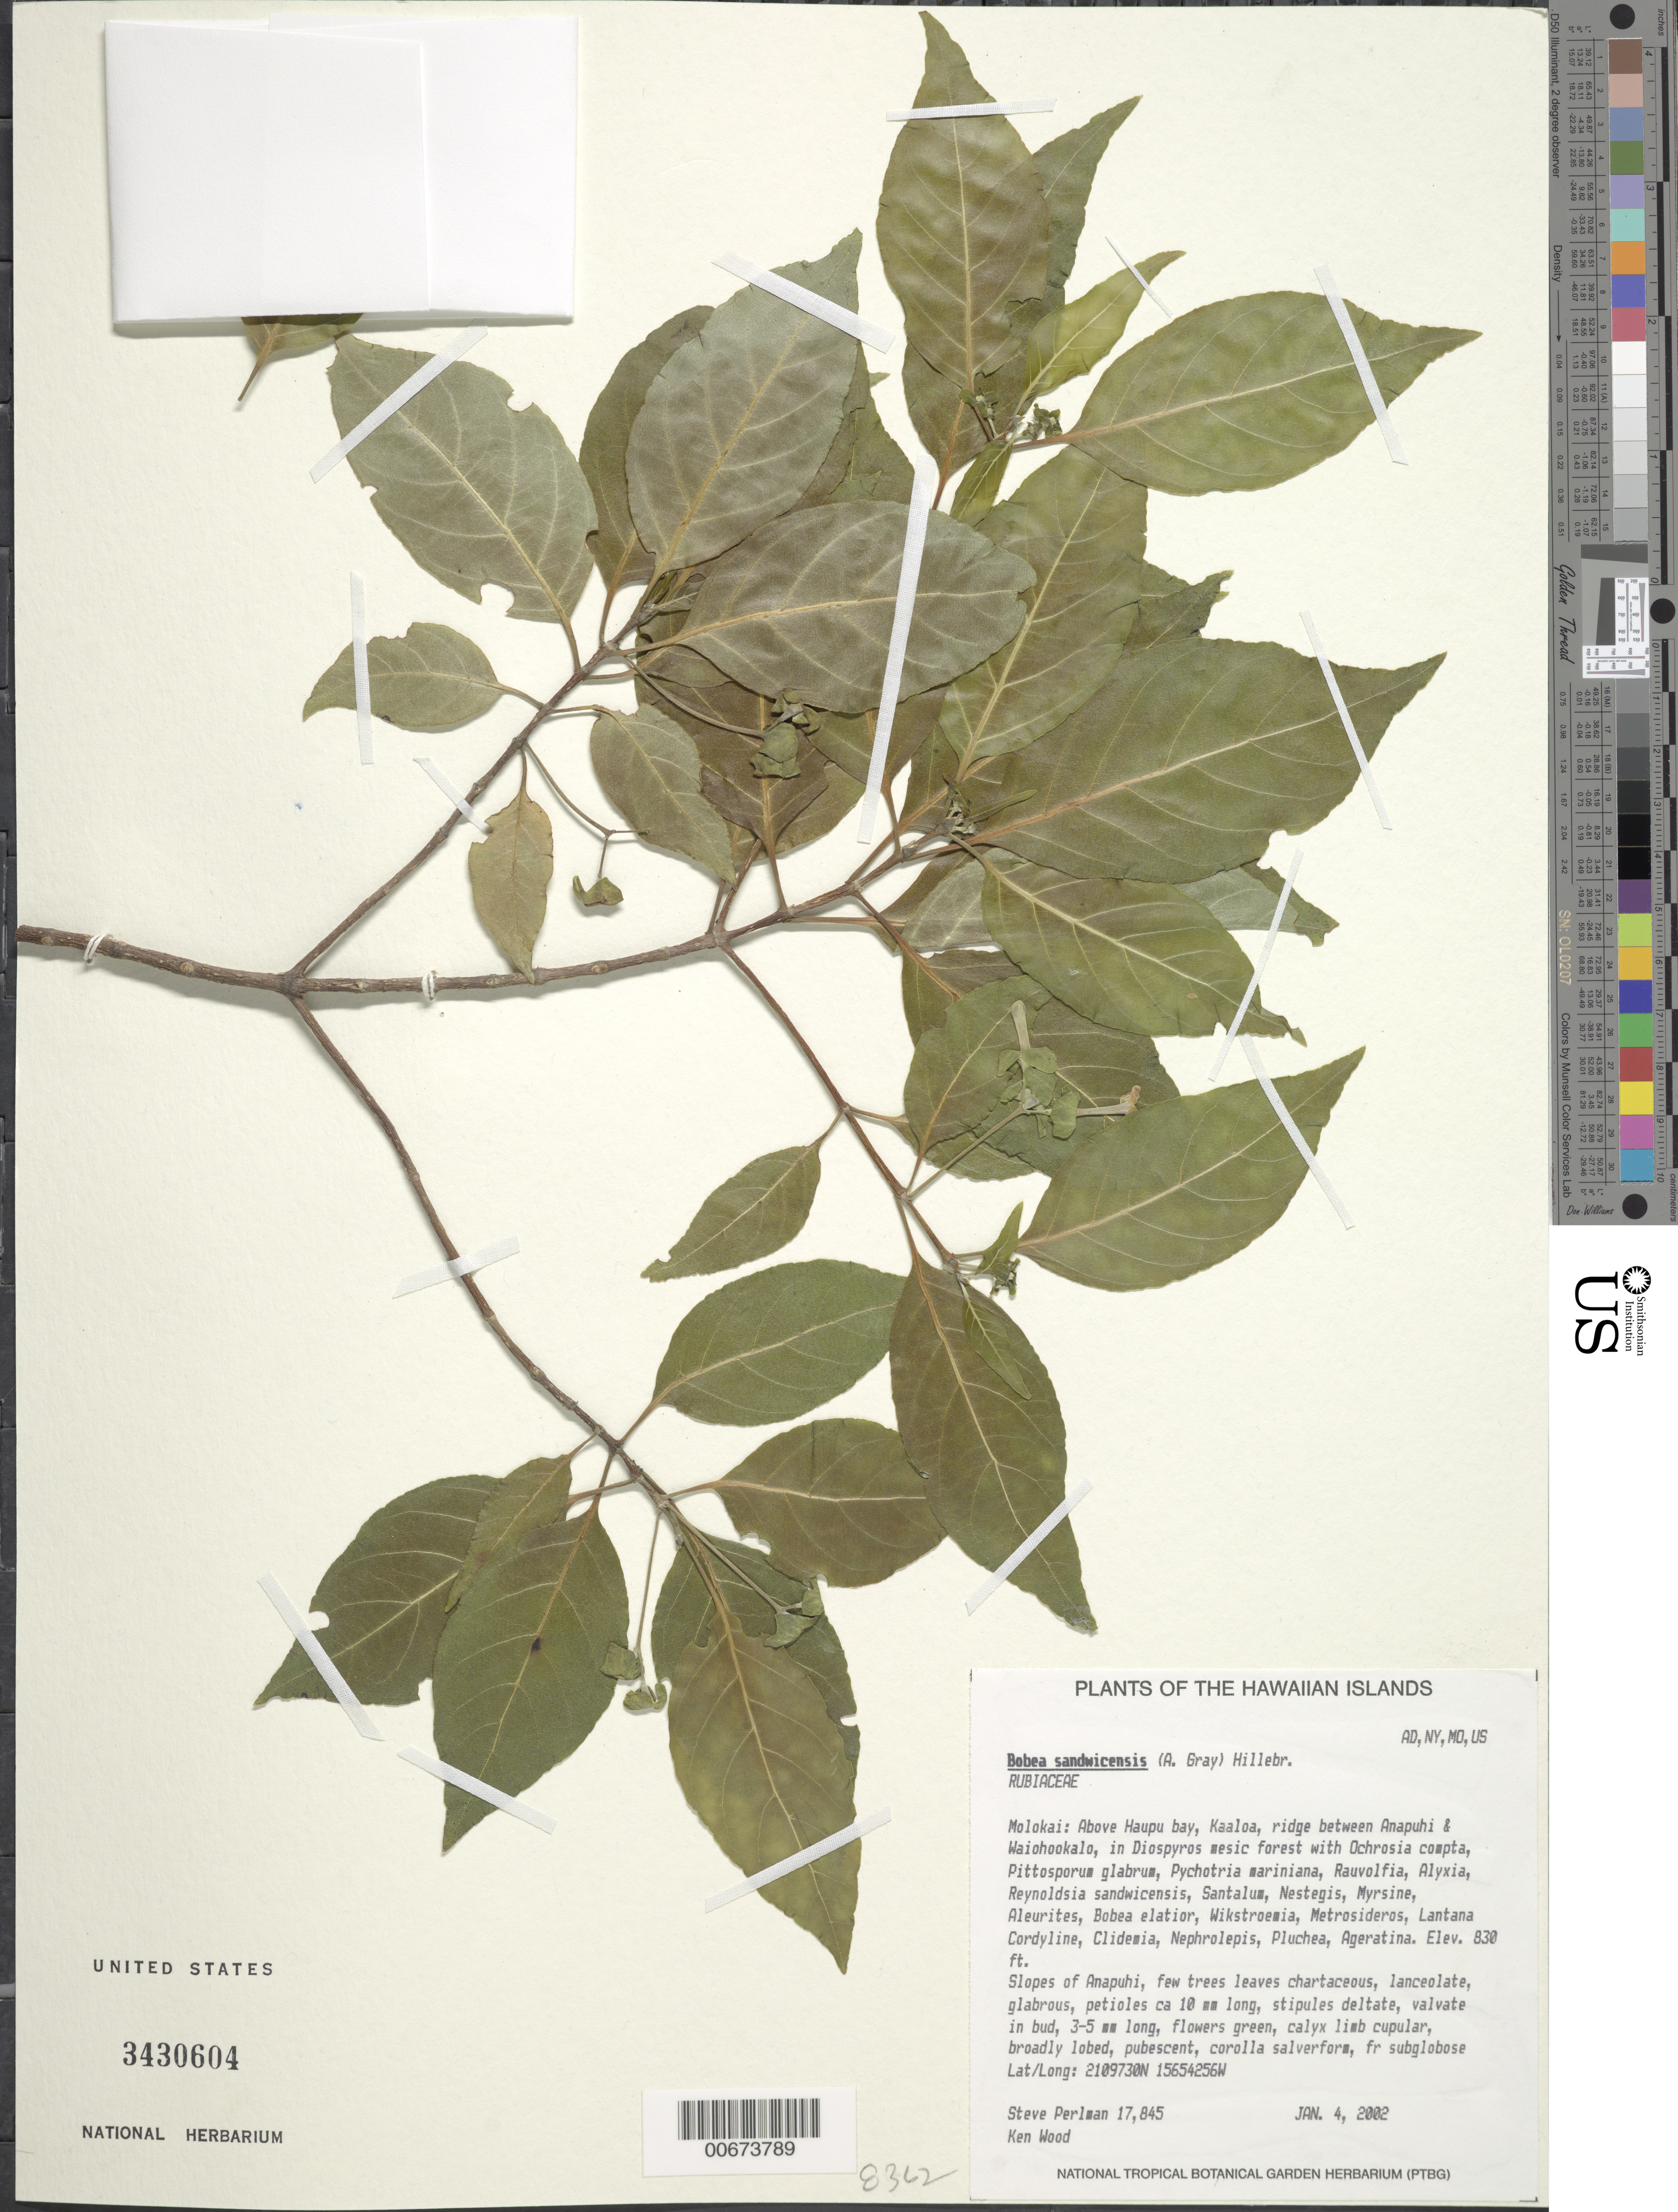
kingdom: Plantae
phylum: Tracheophyta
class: Magnoliopsida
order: Gentianales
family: Rubiaceae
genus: Bobea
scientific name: Bobea sandwicensis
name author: (A. Gray) Hillebr.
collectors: S. P. Perlman & K. Wood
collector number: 17845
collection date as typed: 4 Jan 2002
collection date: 2002-01-04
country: United States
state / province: Hawaii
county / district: Maui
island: Moloka'i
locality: Above Haupu bay, Kaaloa, ridge between Anapuhi & Waiohookalo, slopes of Anapuhi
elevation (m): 253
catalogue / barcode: US 3430604